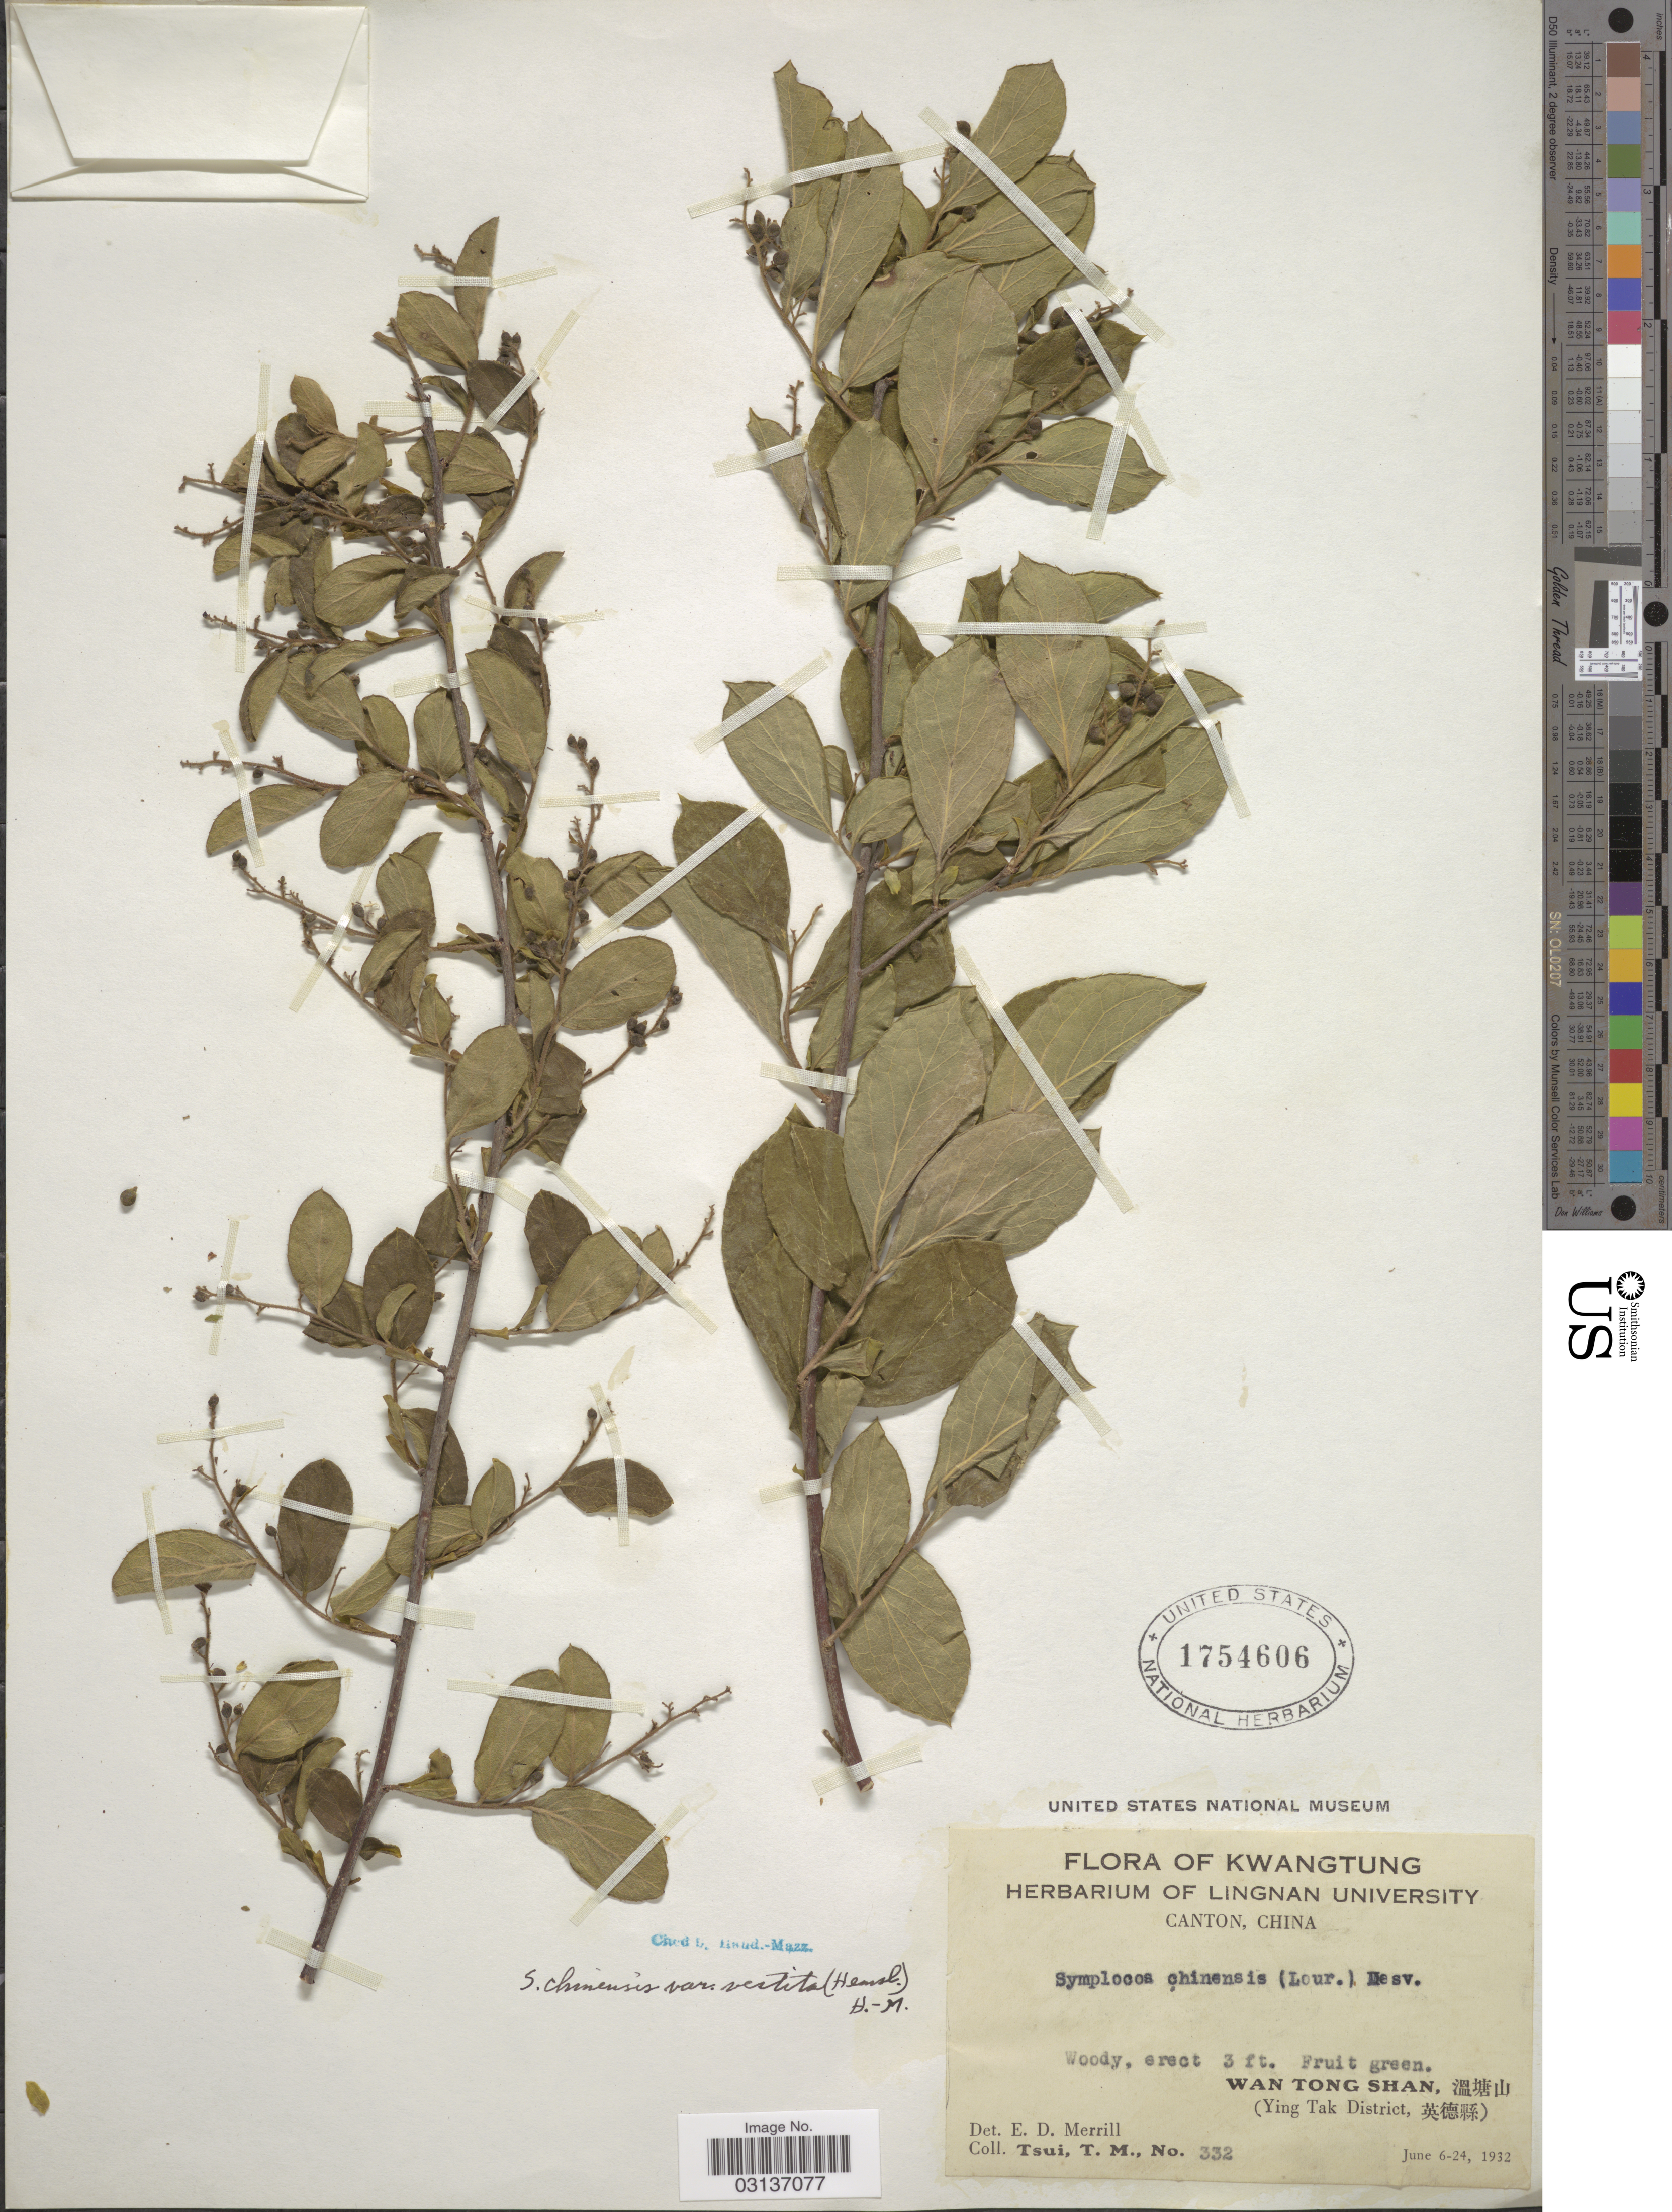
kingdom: Plantae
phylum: Tracheophyta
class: Magnoliopsida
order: Ericales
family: Symplocaceae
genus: Symplocos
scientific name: Symplocos paniculata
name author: Miq.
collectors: T. Tsui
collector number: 332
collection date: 1932-06-06/1932-06-24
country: China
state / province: Guangdong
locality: Kwangtung. Wan Tong Shan (Ying Tak District).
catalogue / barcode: US 1754606